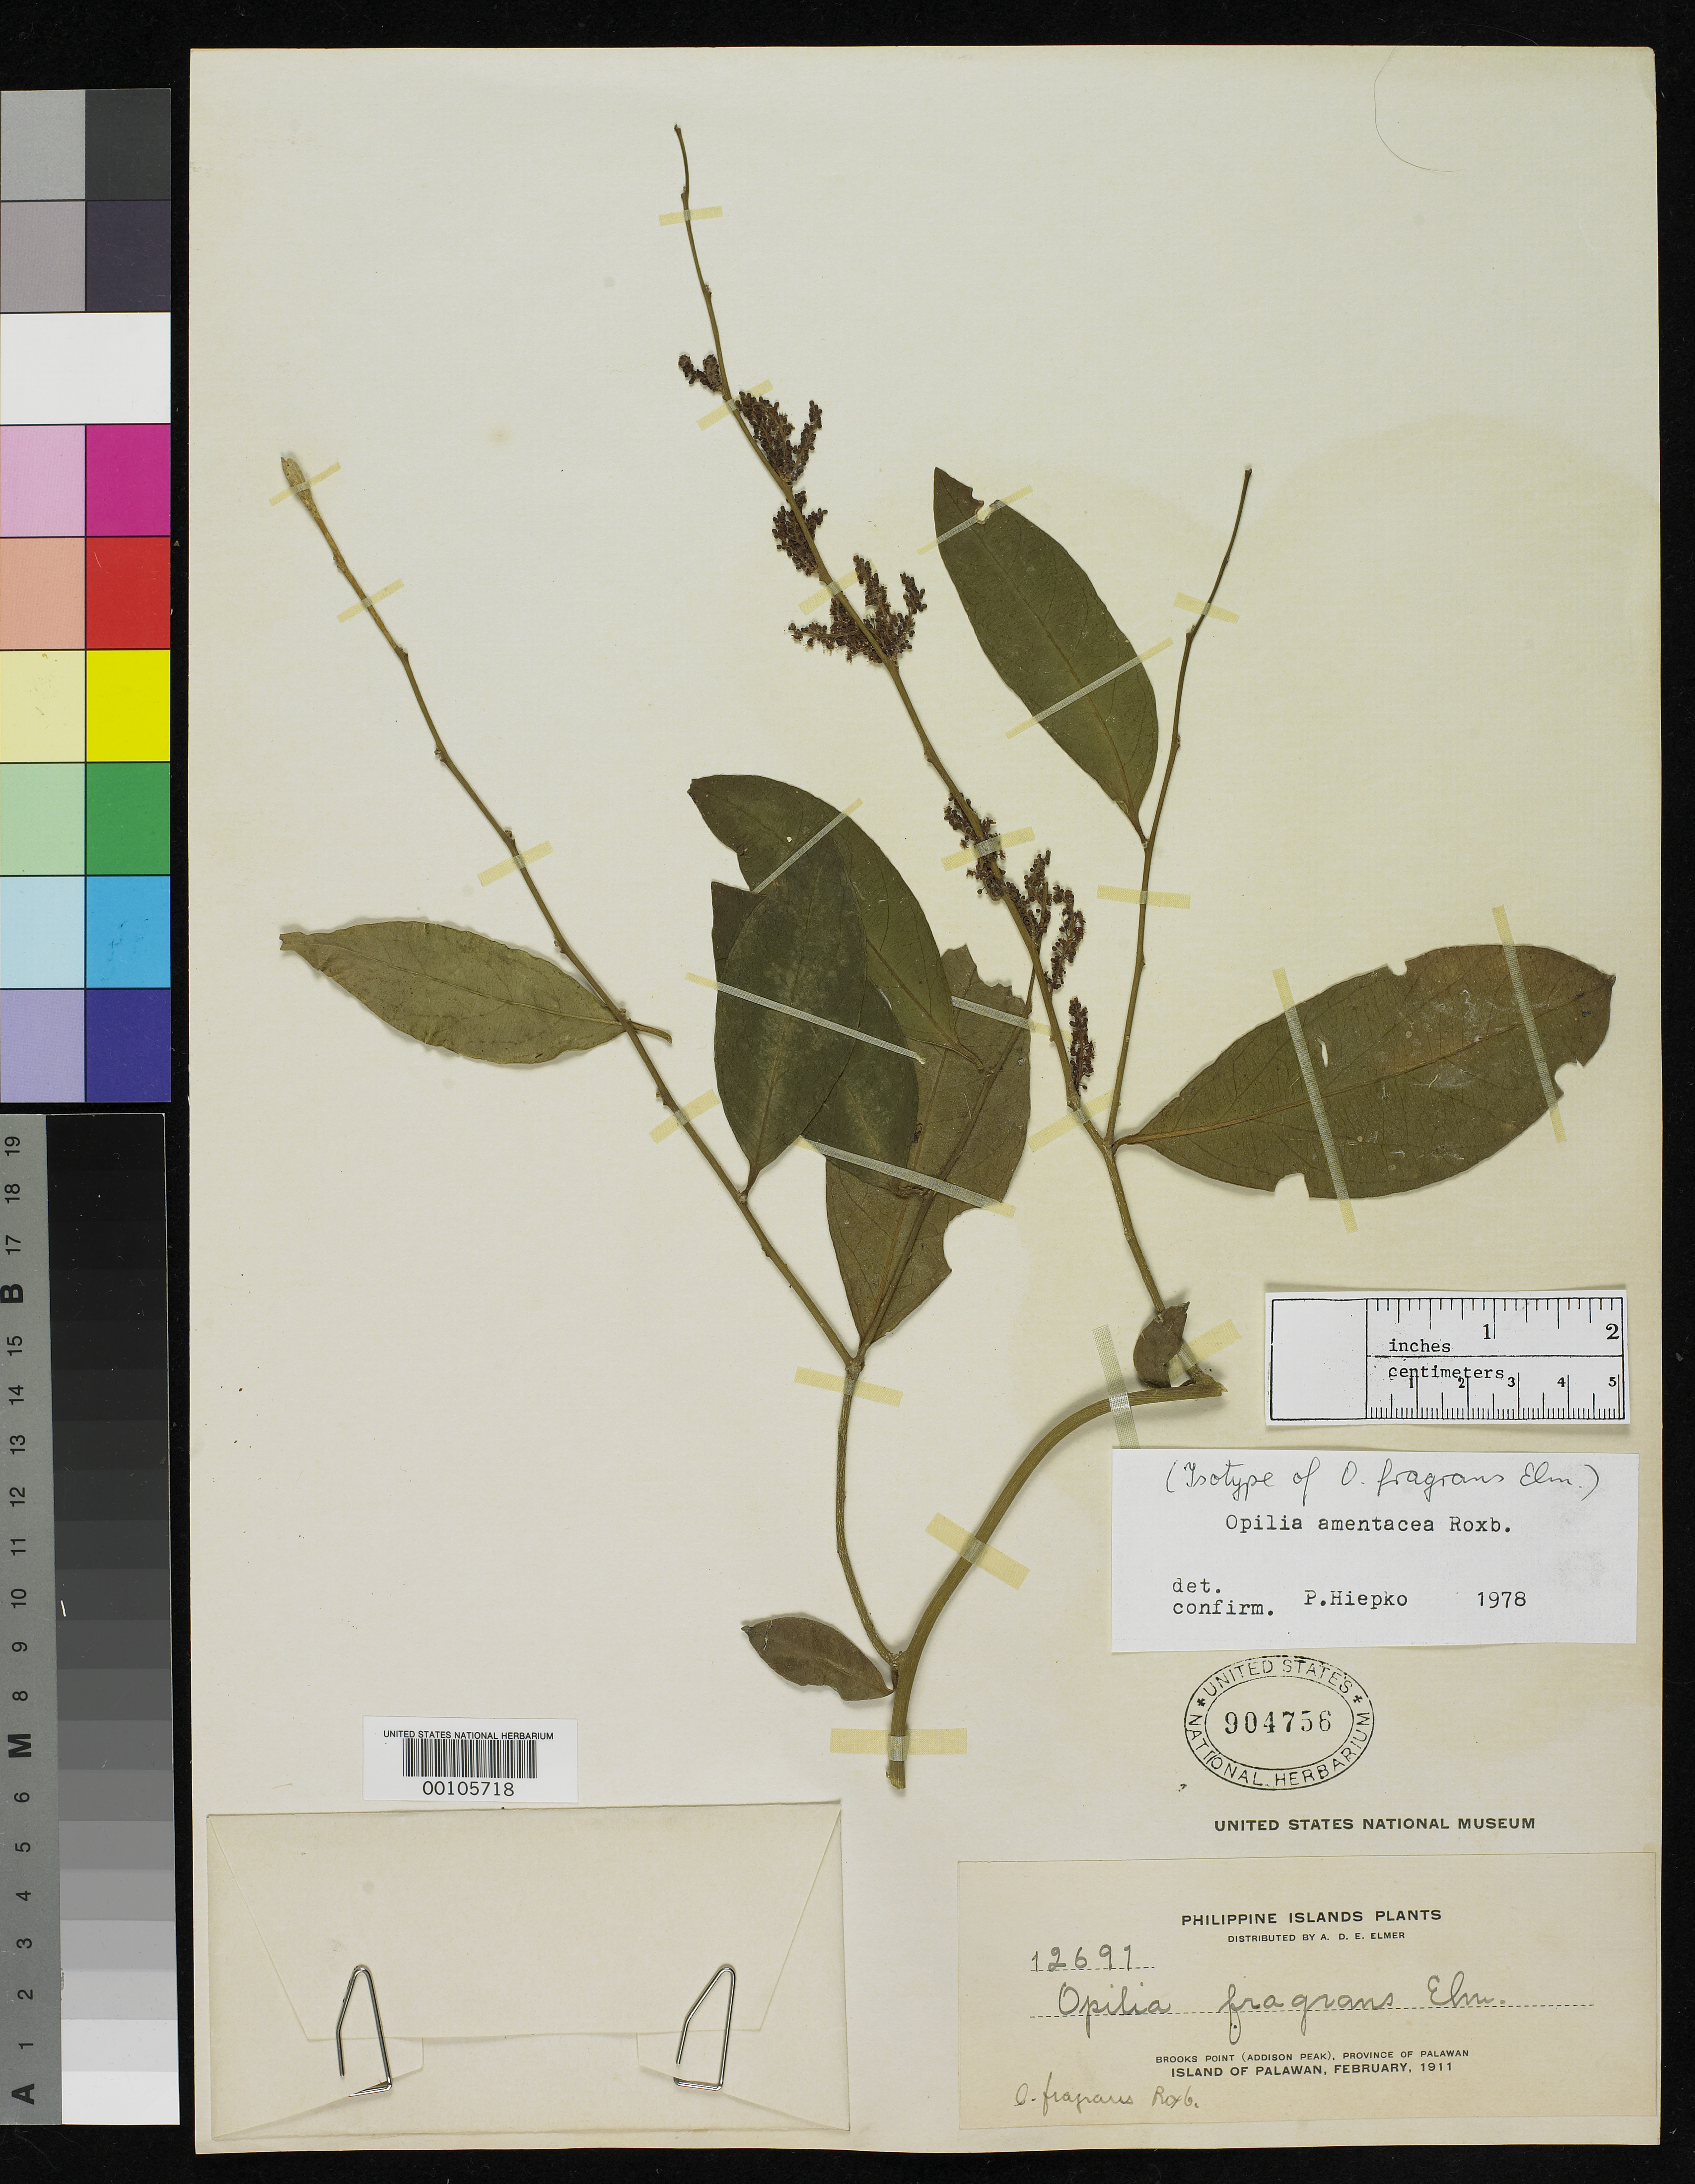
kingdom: Plantae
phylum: Tracheophyta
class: Magnoliopsida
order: Santalales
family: Opiliaceae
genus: Opilia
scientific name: Opilia fragrans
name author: Elmer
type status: Isotype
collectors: A. D. E. Elmer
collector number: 12691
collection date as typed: Feb 1911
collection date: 1911-02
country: Philippines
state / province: Mimaropa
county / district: Palawan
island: Palawan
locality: Brroks Point, Addison Peak.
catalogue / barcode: US 904756